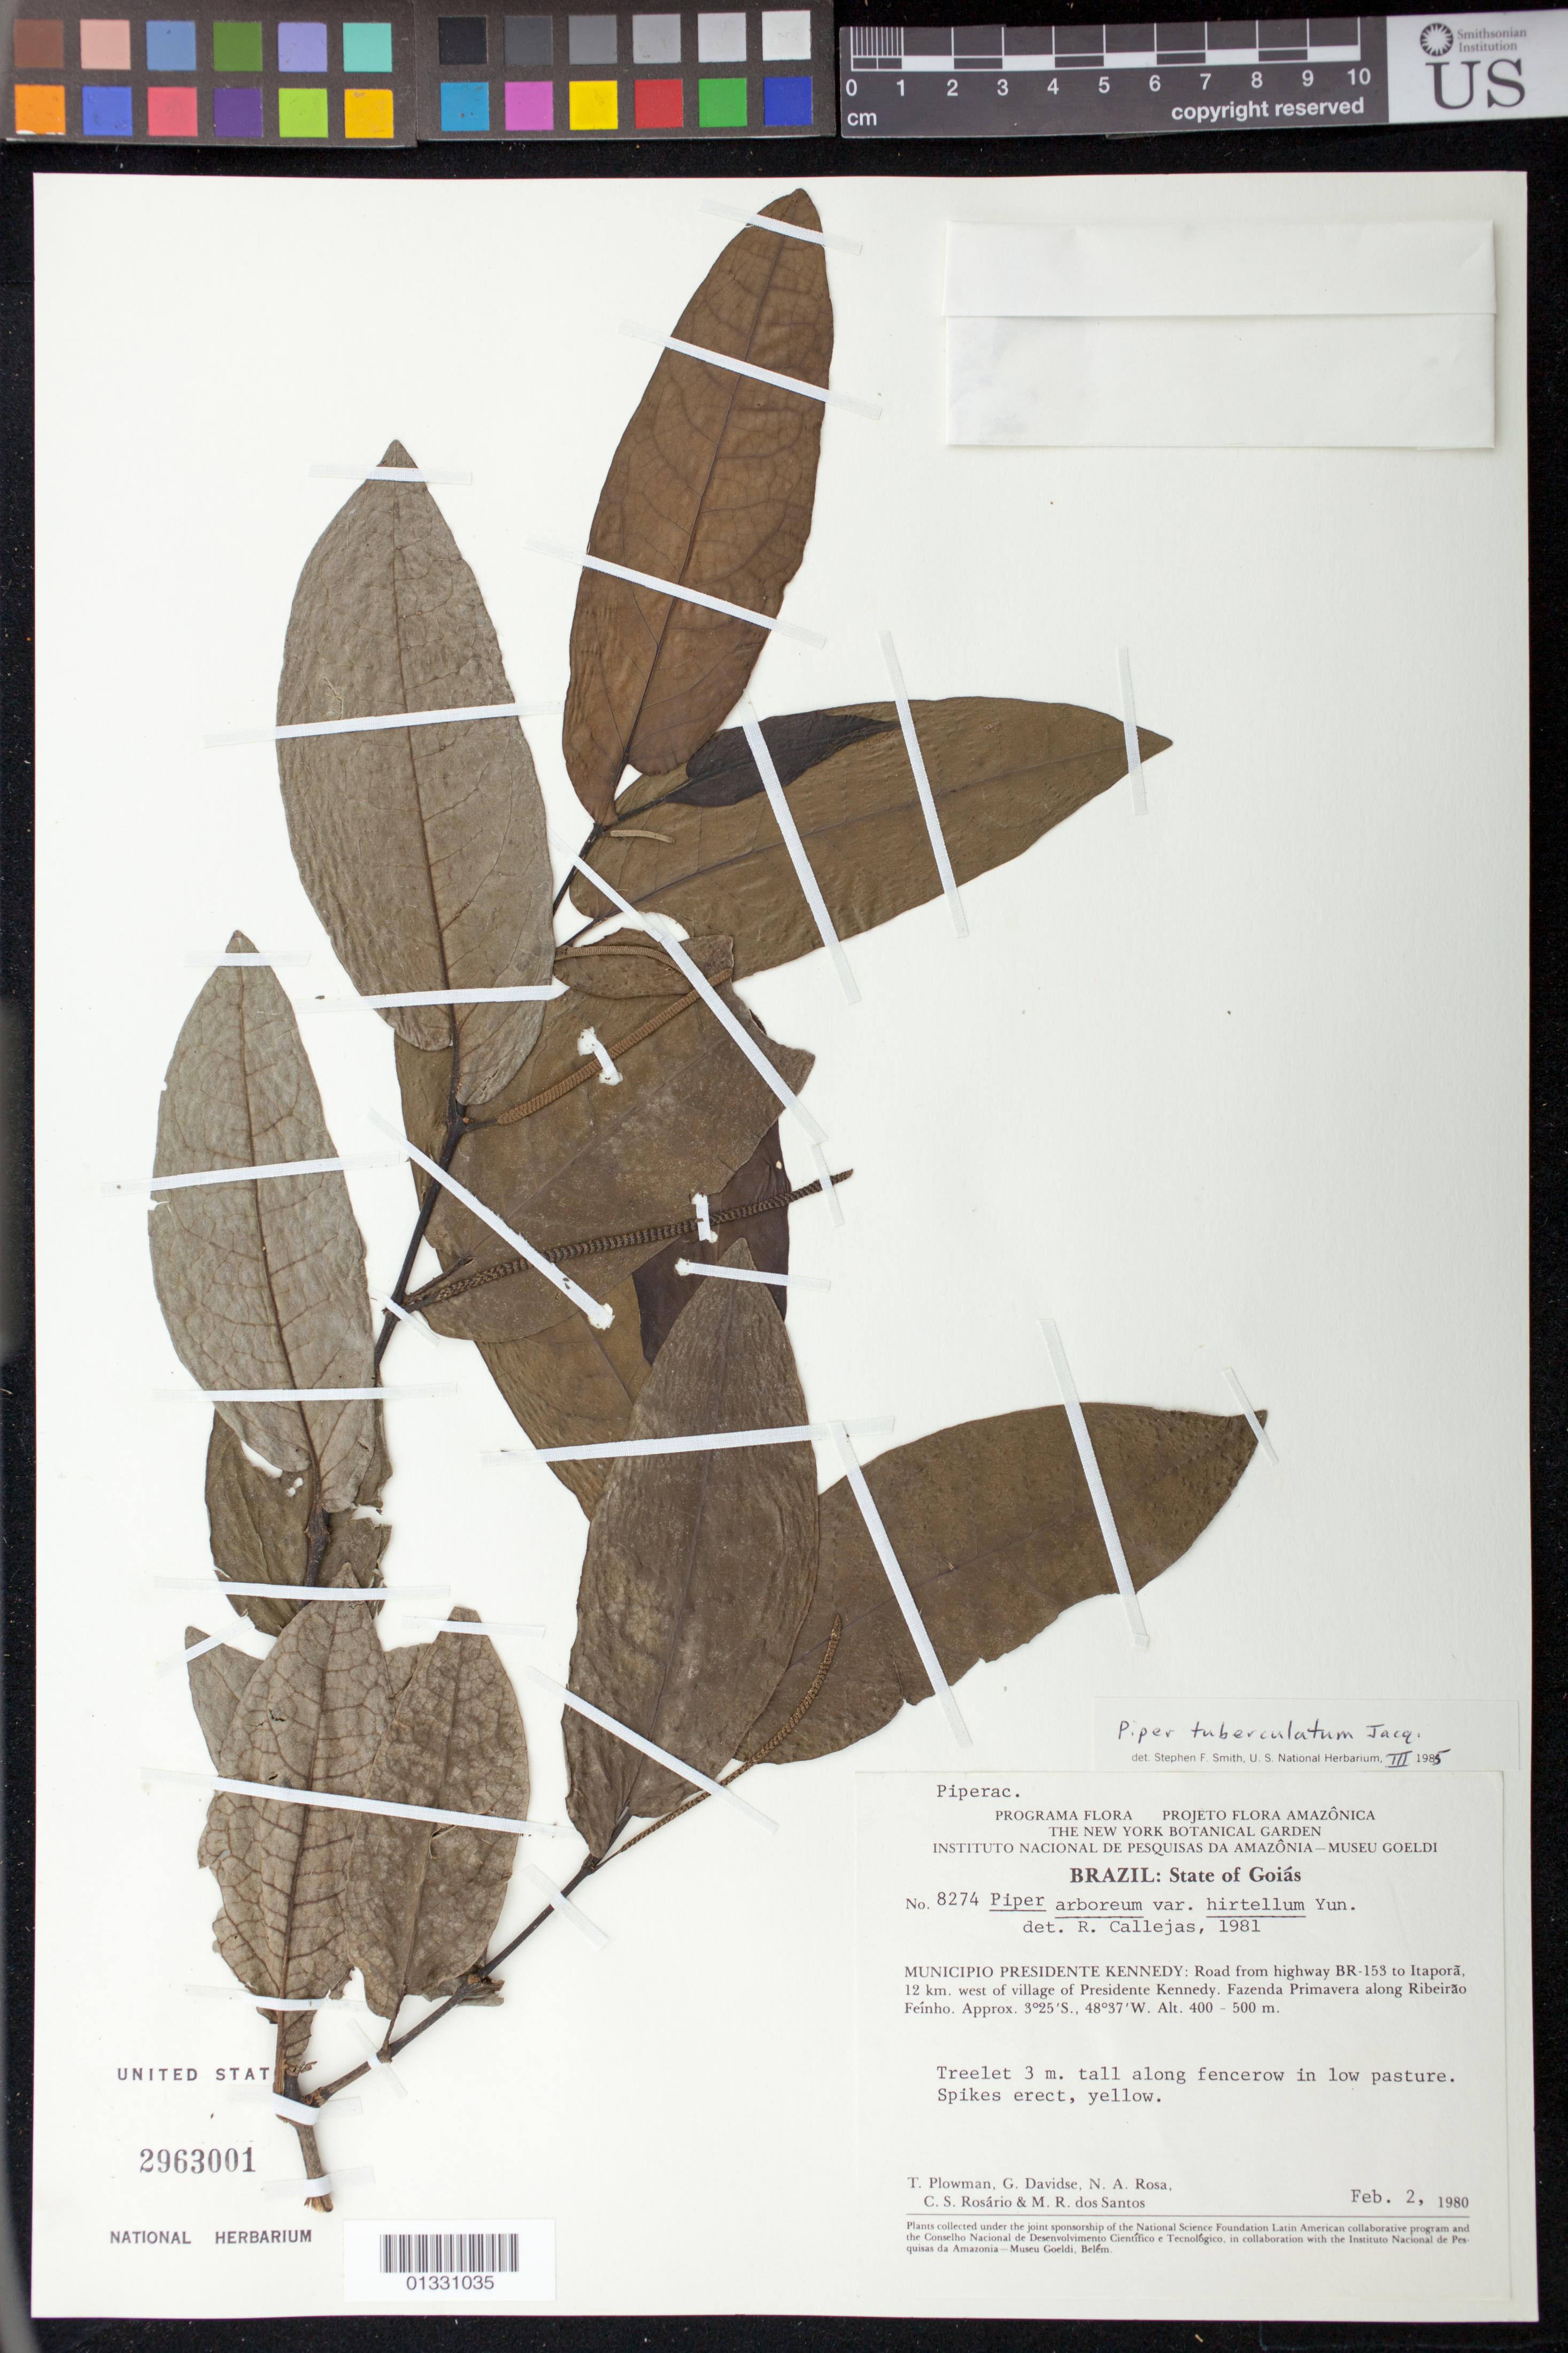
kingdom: Plantae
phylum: Tracheophyta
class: Magnoliopsida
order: Piperales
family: Piperaceae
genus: Piper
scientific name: Piper tuberculatum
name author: Jacq.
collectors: T. Plowman, G. Davidse, N. A. Rosa, C. S. Rosário & M. R. dos Santos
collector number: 8274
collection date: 1980-02-02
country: Brazil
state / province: Tocantins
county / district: Presidente Kennedy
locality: Road from highway BR-153 to Itaporã 12 km west of village of Presidente Kennedy. Fazenda Primavera along Ribeirão Feinho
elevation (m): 400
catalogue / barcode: US 2963001